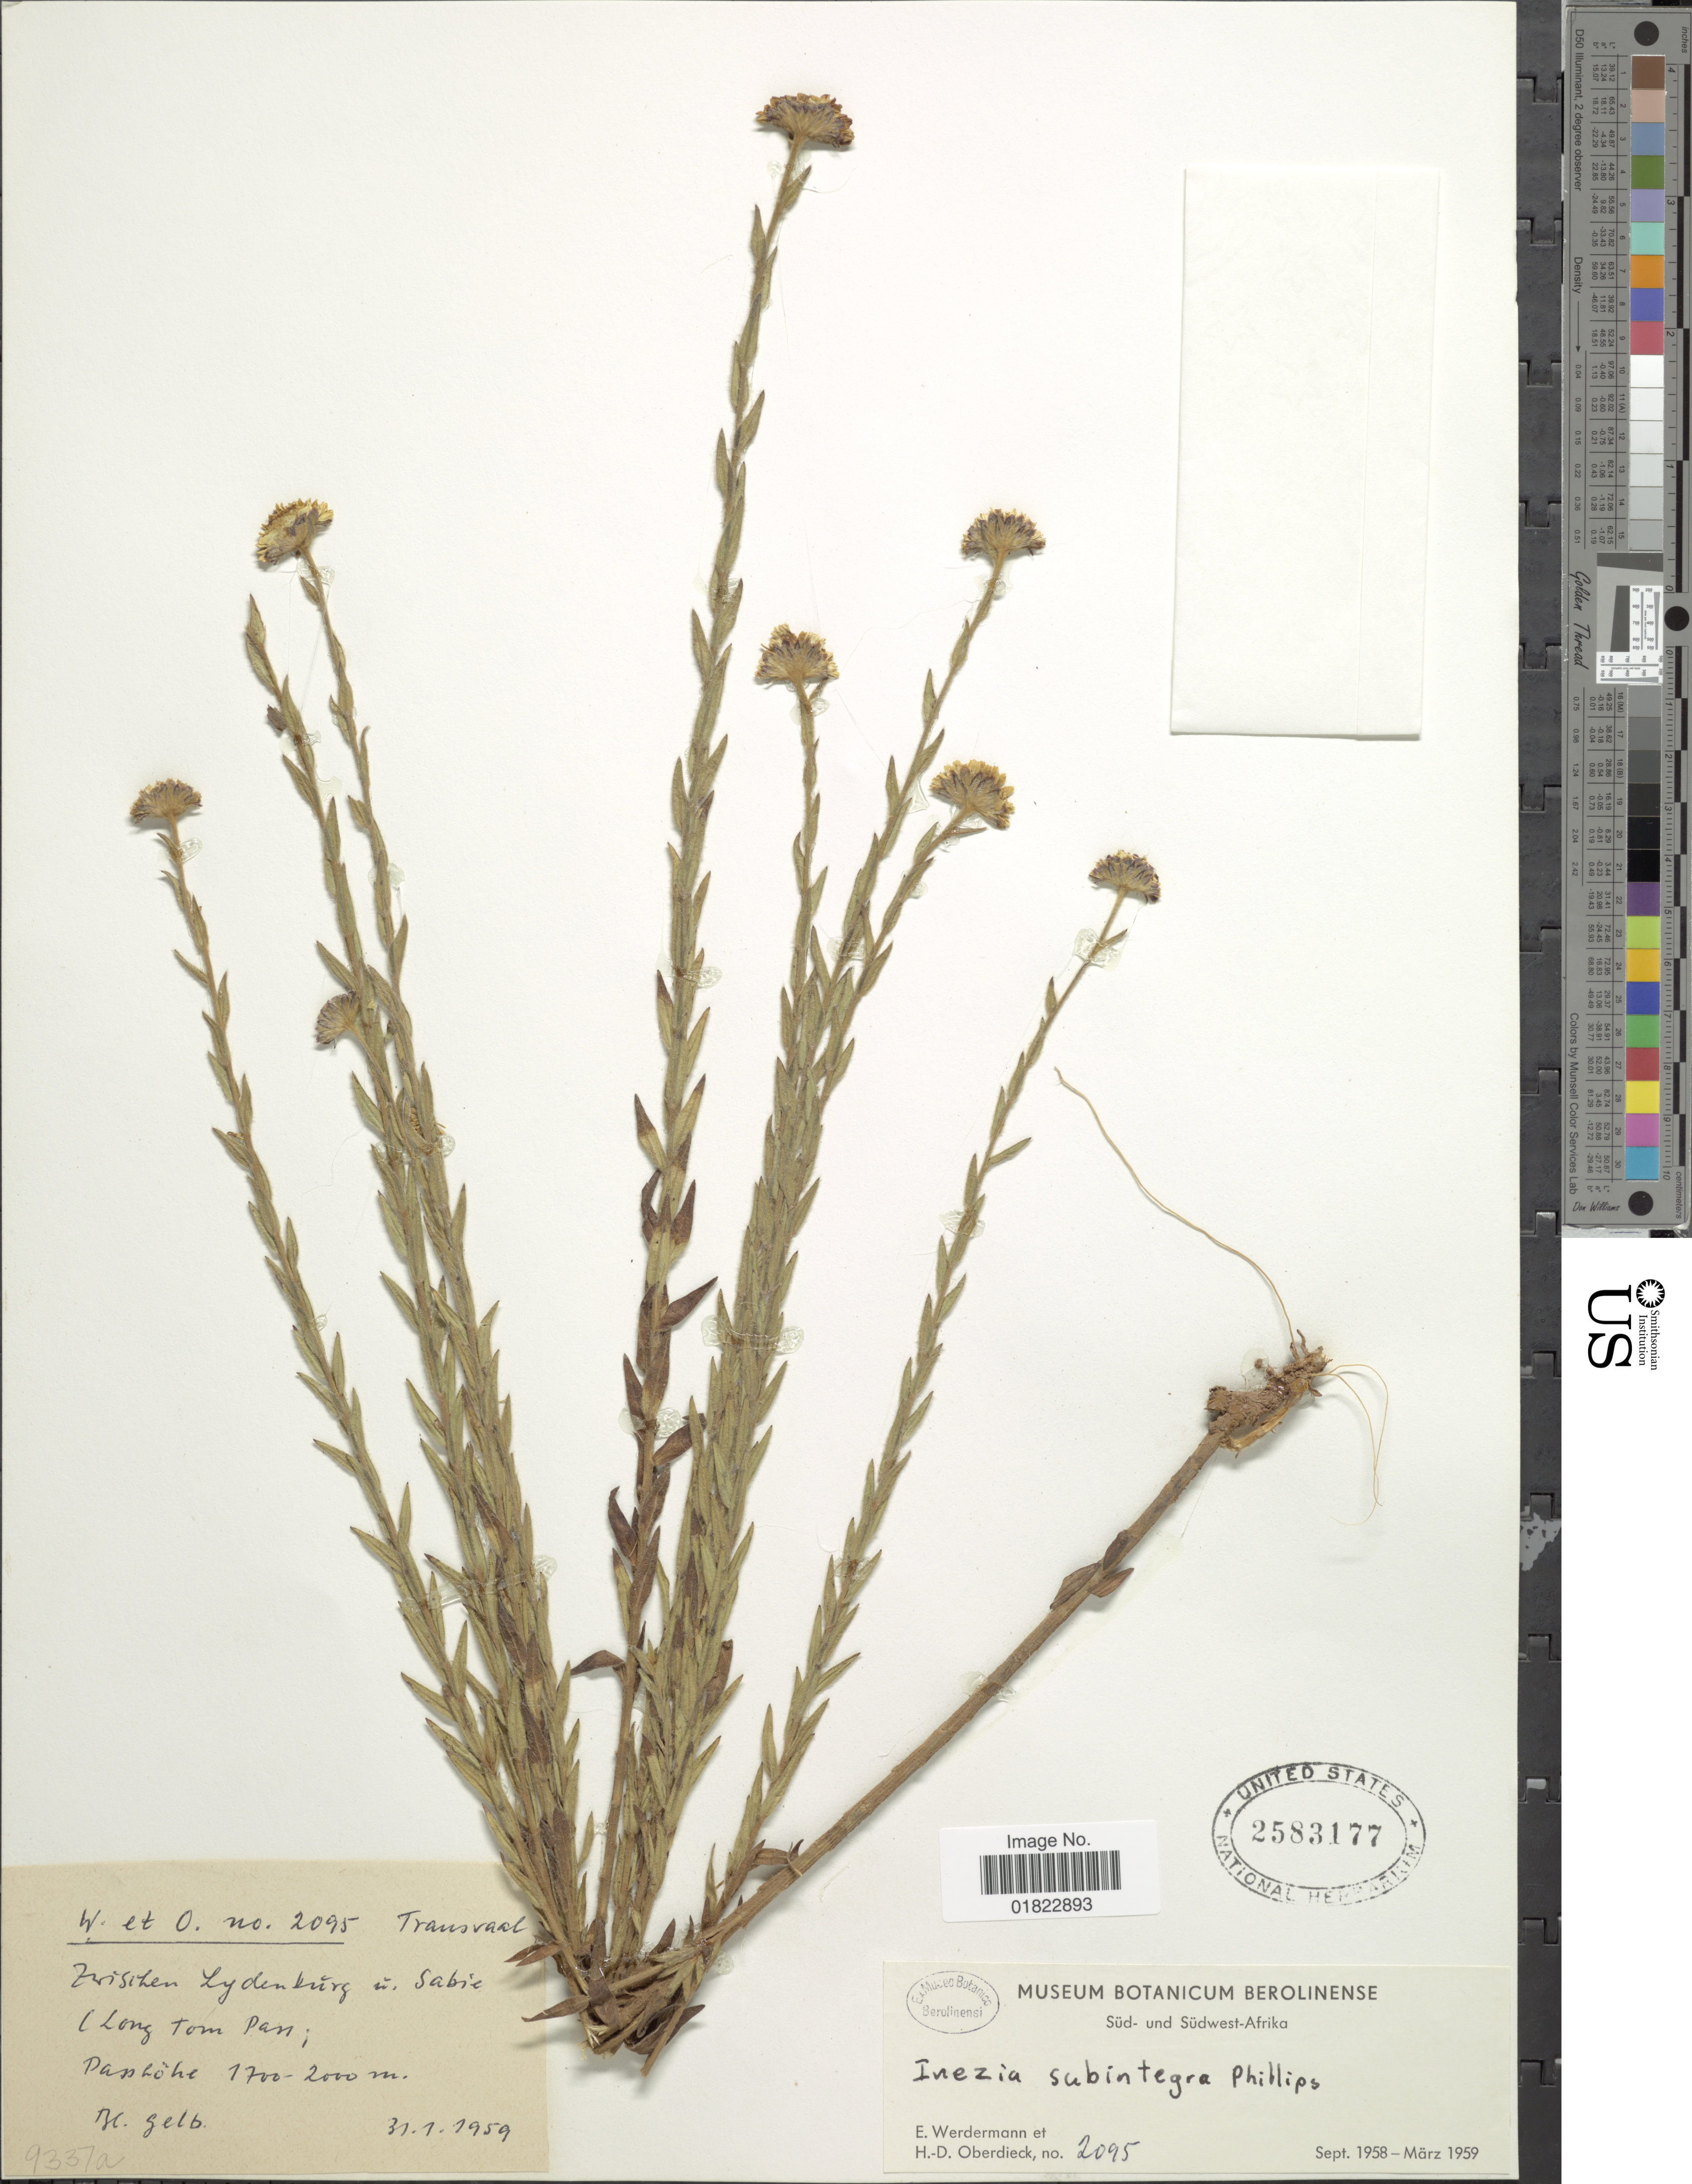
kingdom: Plantae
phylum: Tracheophyta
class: Magnoliopsida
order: Asterales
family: Asteraceae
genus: Inezia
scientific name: Inezia subintegra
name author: Phillips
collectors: E. Werdermann & H. Oberdieck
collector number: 2095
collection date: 1959-01-31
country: South Africa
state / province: Mpumalanga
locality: Transvaal, Zwischen Lydenburg in Sabie (Long Tom Pass) Passhöhe.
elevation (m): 1700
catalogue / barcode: US 2583177